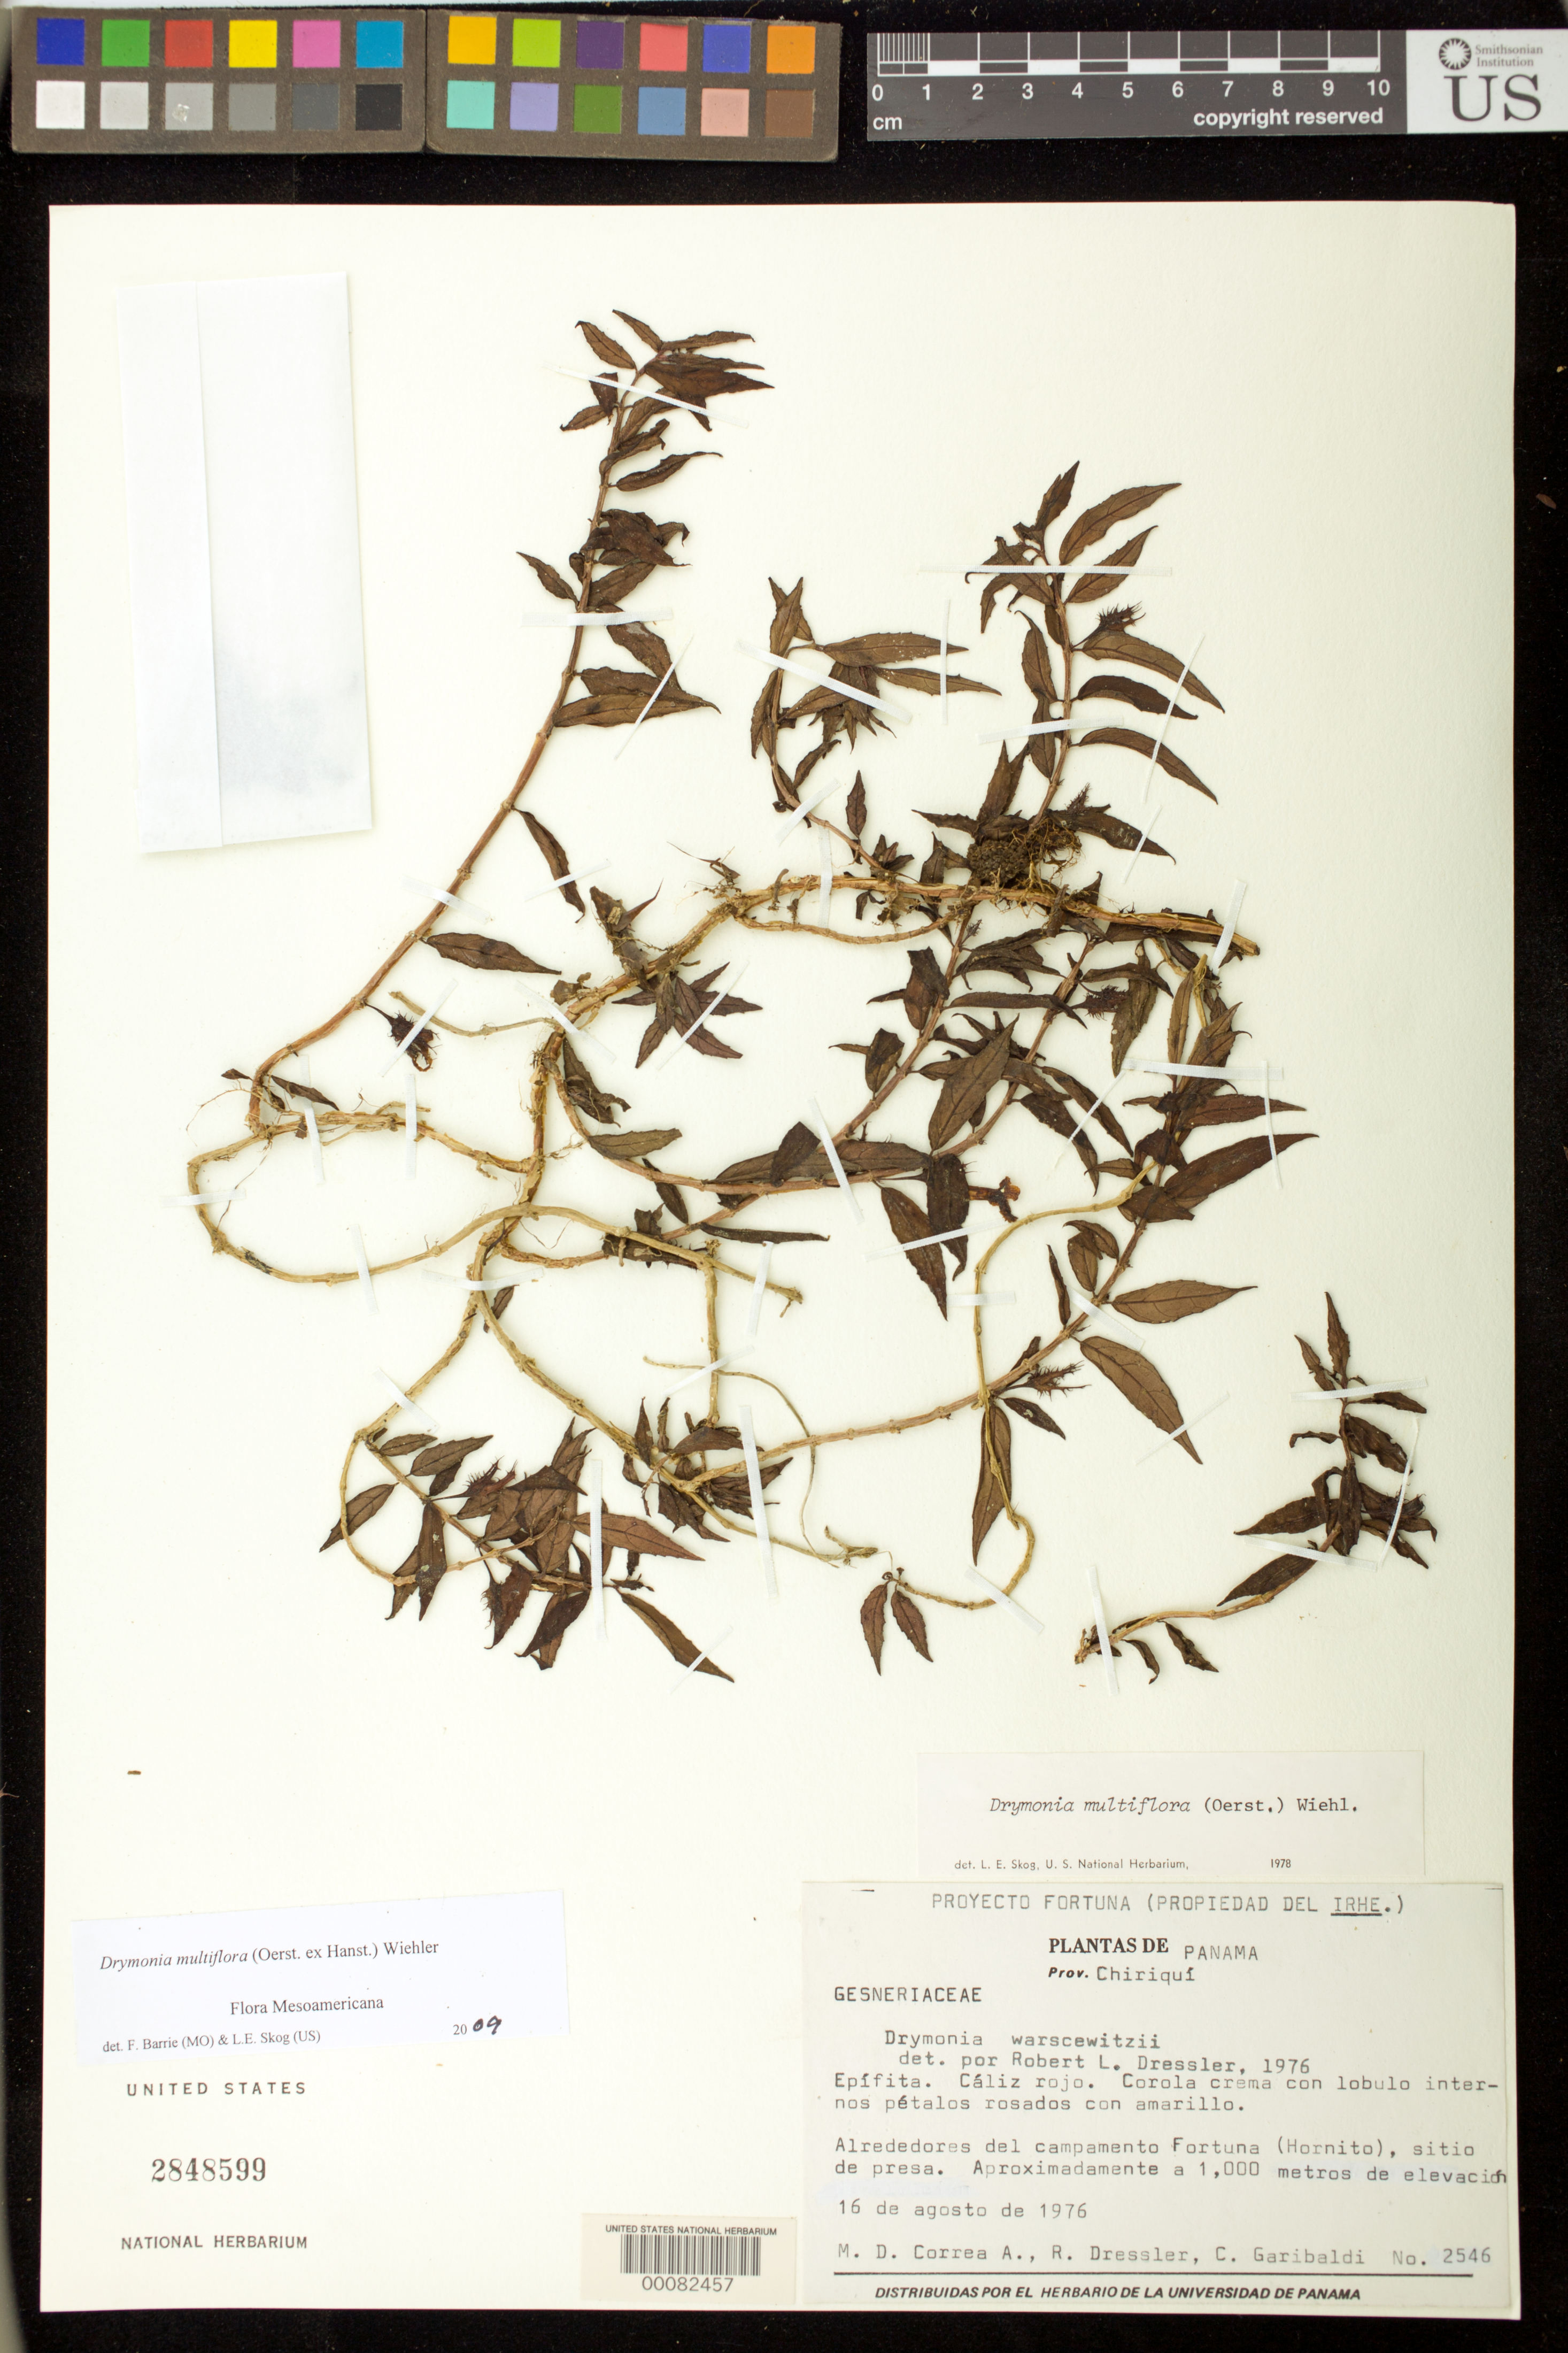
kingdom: Plantae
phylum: Tracheophyta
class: Magnoliopsida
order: Lamiales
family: Gesneriaceae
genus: Drymonia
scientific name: Drymonia multiflora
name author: (Oerst. ex Hanst.) Wiehler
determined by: Clark, J. L., (SEL), The Marie Selby Botanical Garden (UNITED STATES)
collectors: M. D. Corrêa-A., R. Dressler & C. Garibaldi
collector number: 2546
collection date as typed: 16 Aug 1976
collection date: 1976-08-16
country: Panama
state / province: Chiriquí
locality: Around the Fortuna camp (Hornito), dam site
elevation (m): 1000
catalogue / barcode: US 2848599